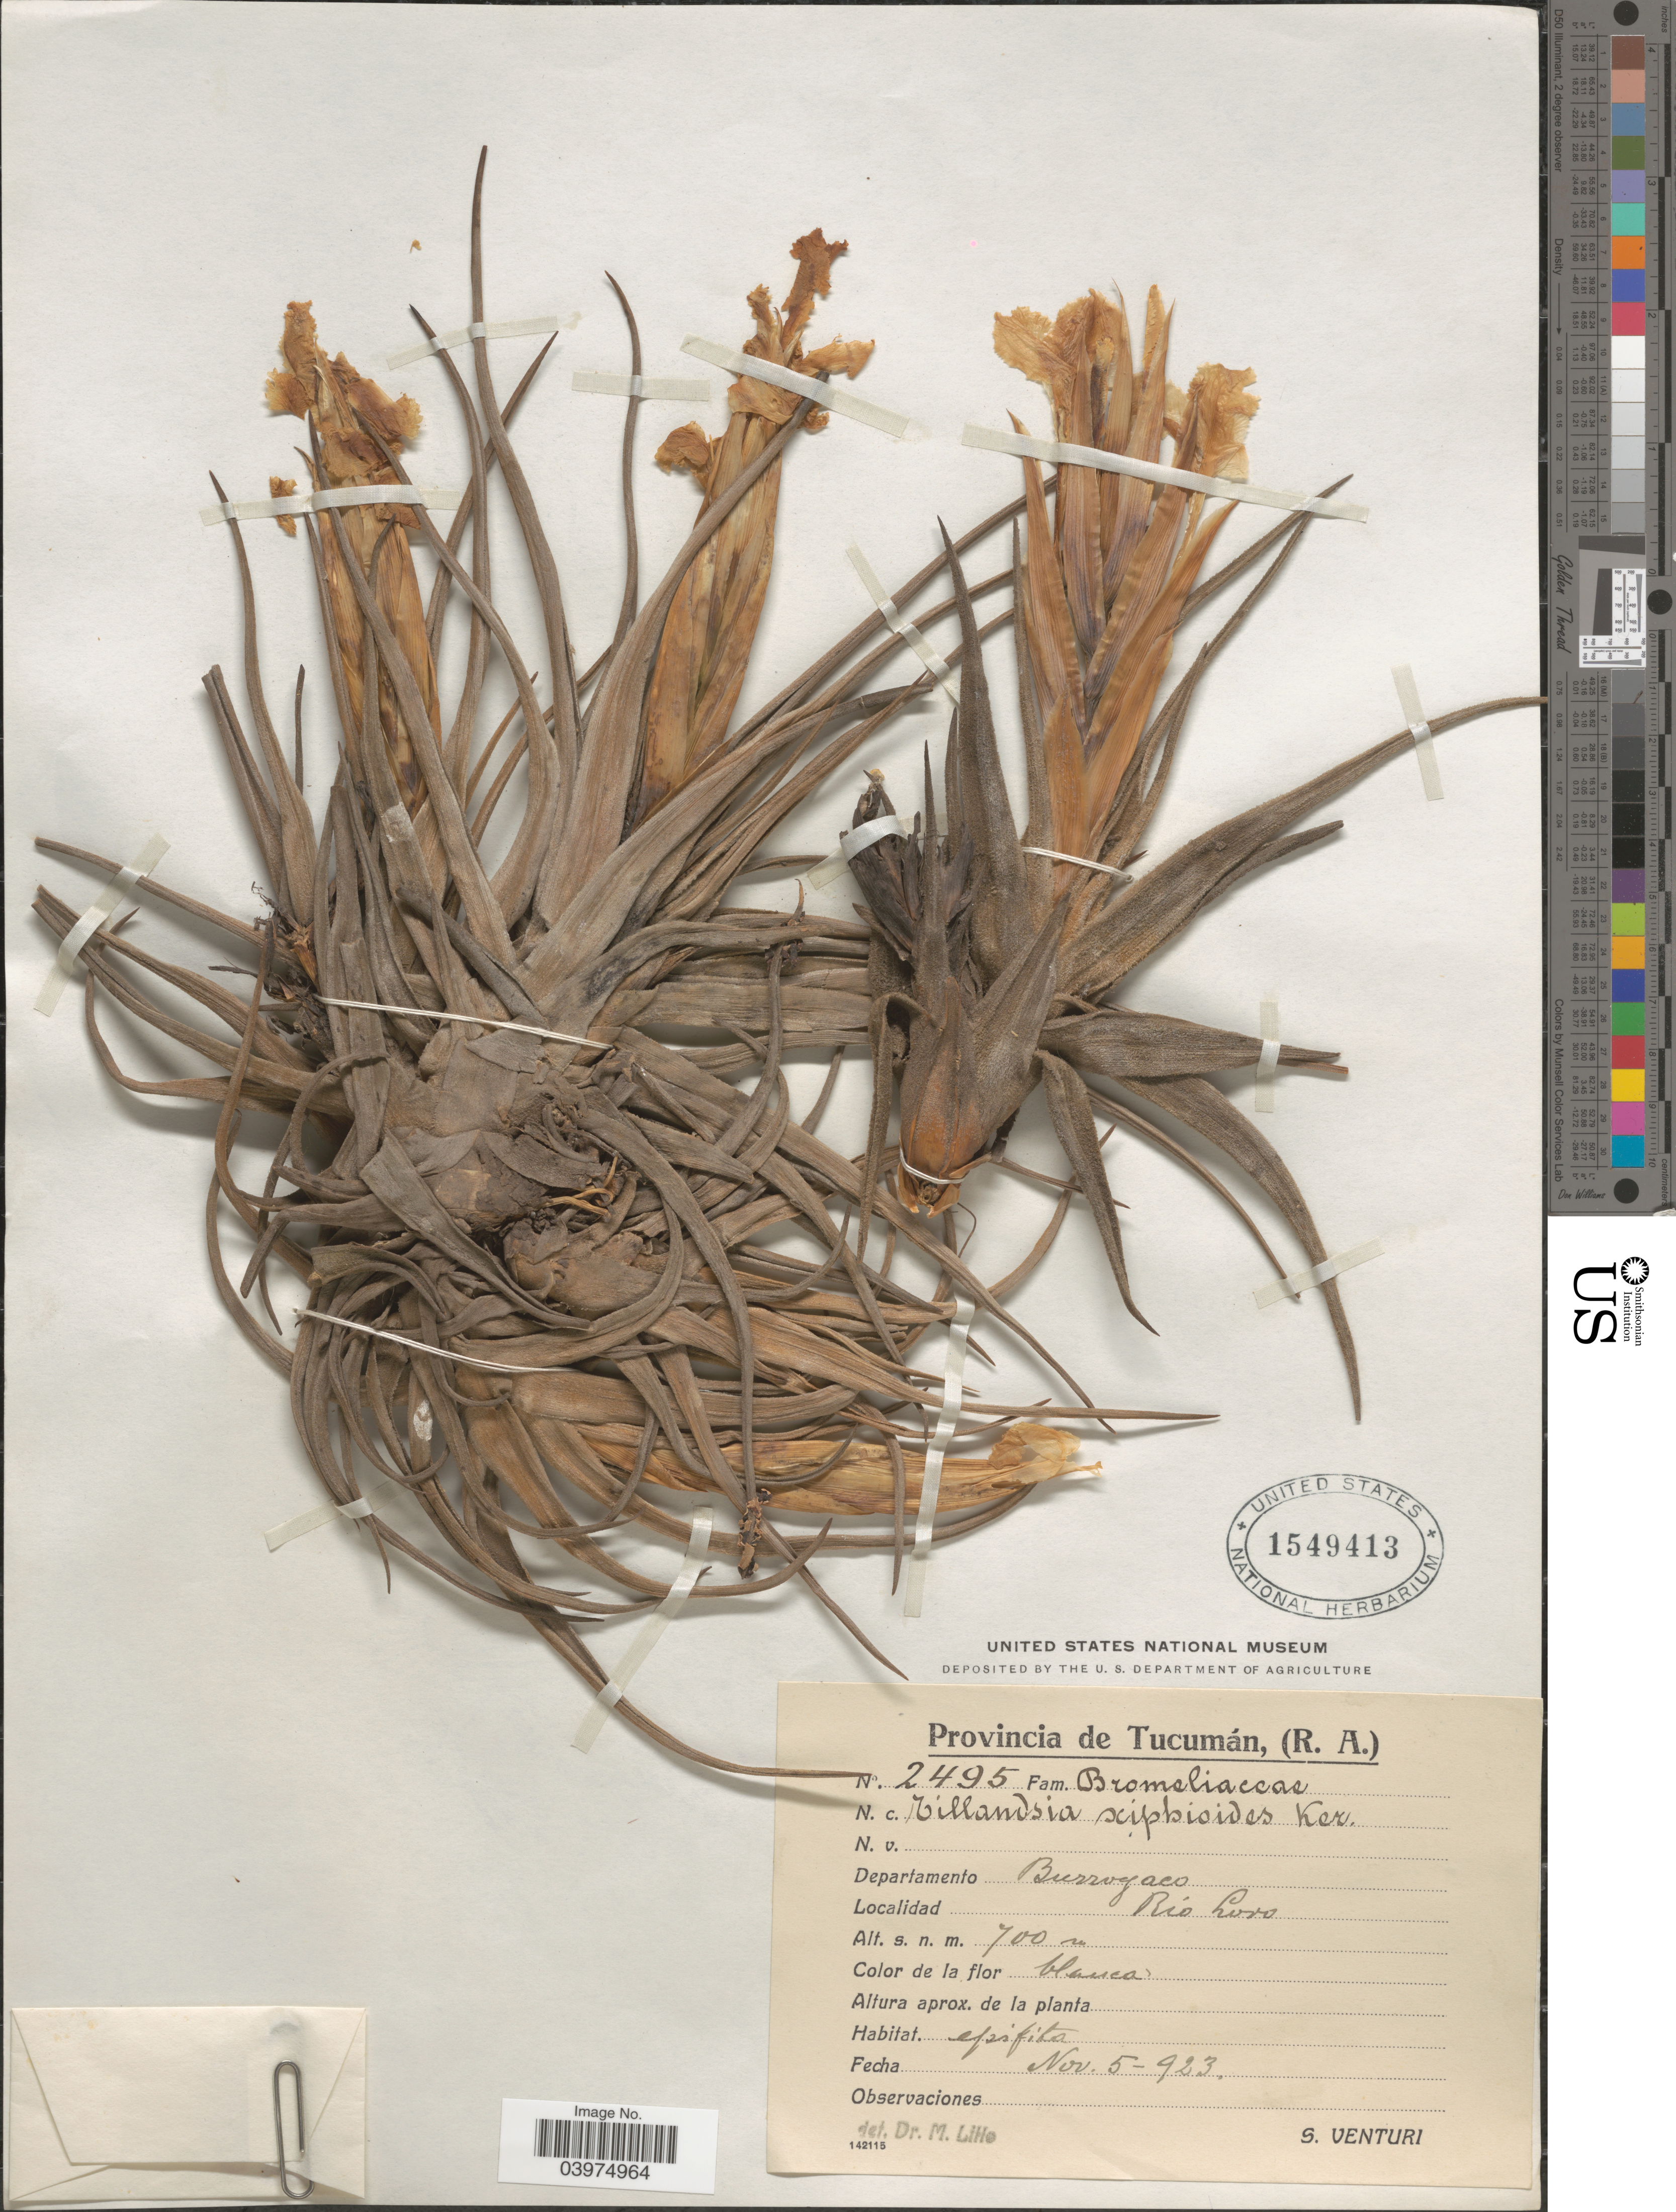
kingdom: Plantae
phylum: Tracheophyta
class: Liliopsida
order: Poales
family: Bromeliaceae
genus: Tillandsia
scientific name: Tillandsia xiphioides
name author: Ker Gawl.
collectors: S. Venturi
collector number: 2495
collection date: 1923-11-05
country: Argentina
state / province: Tucuman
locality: Departamento Burroyaco. Rio Loro.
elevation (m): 700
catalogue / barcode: US 1549413